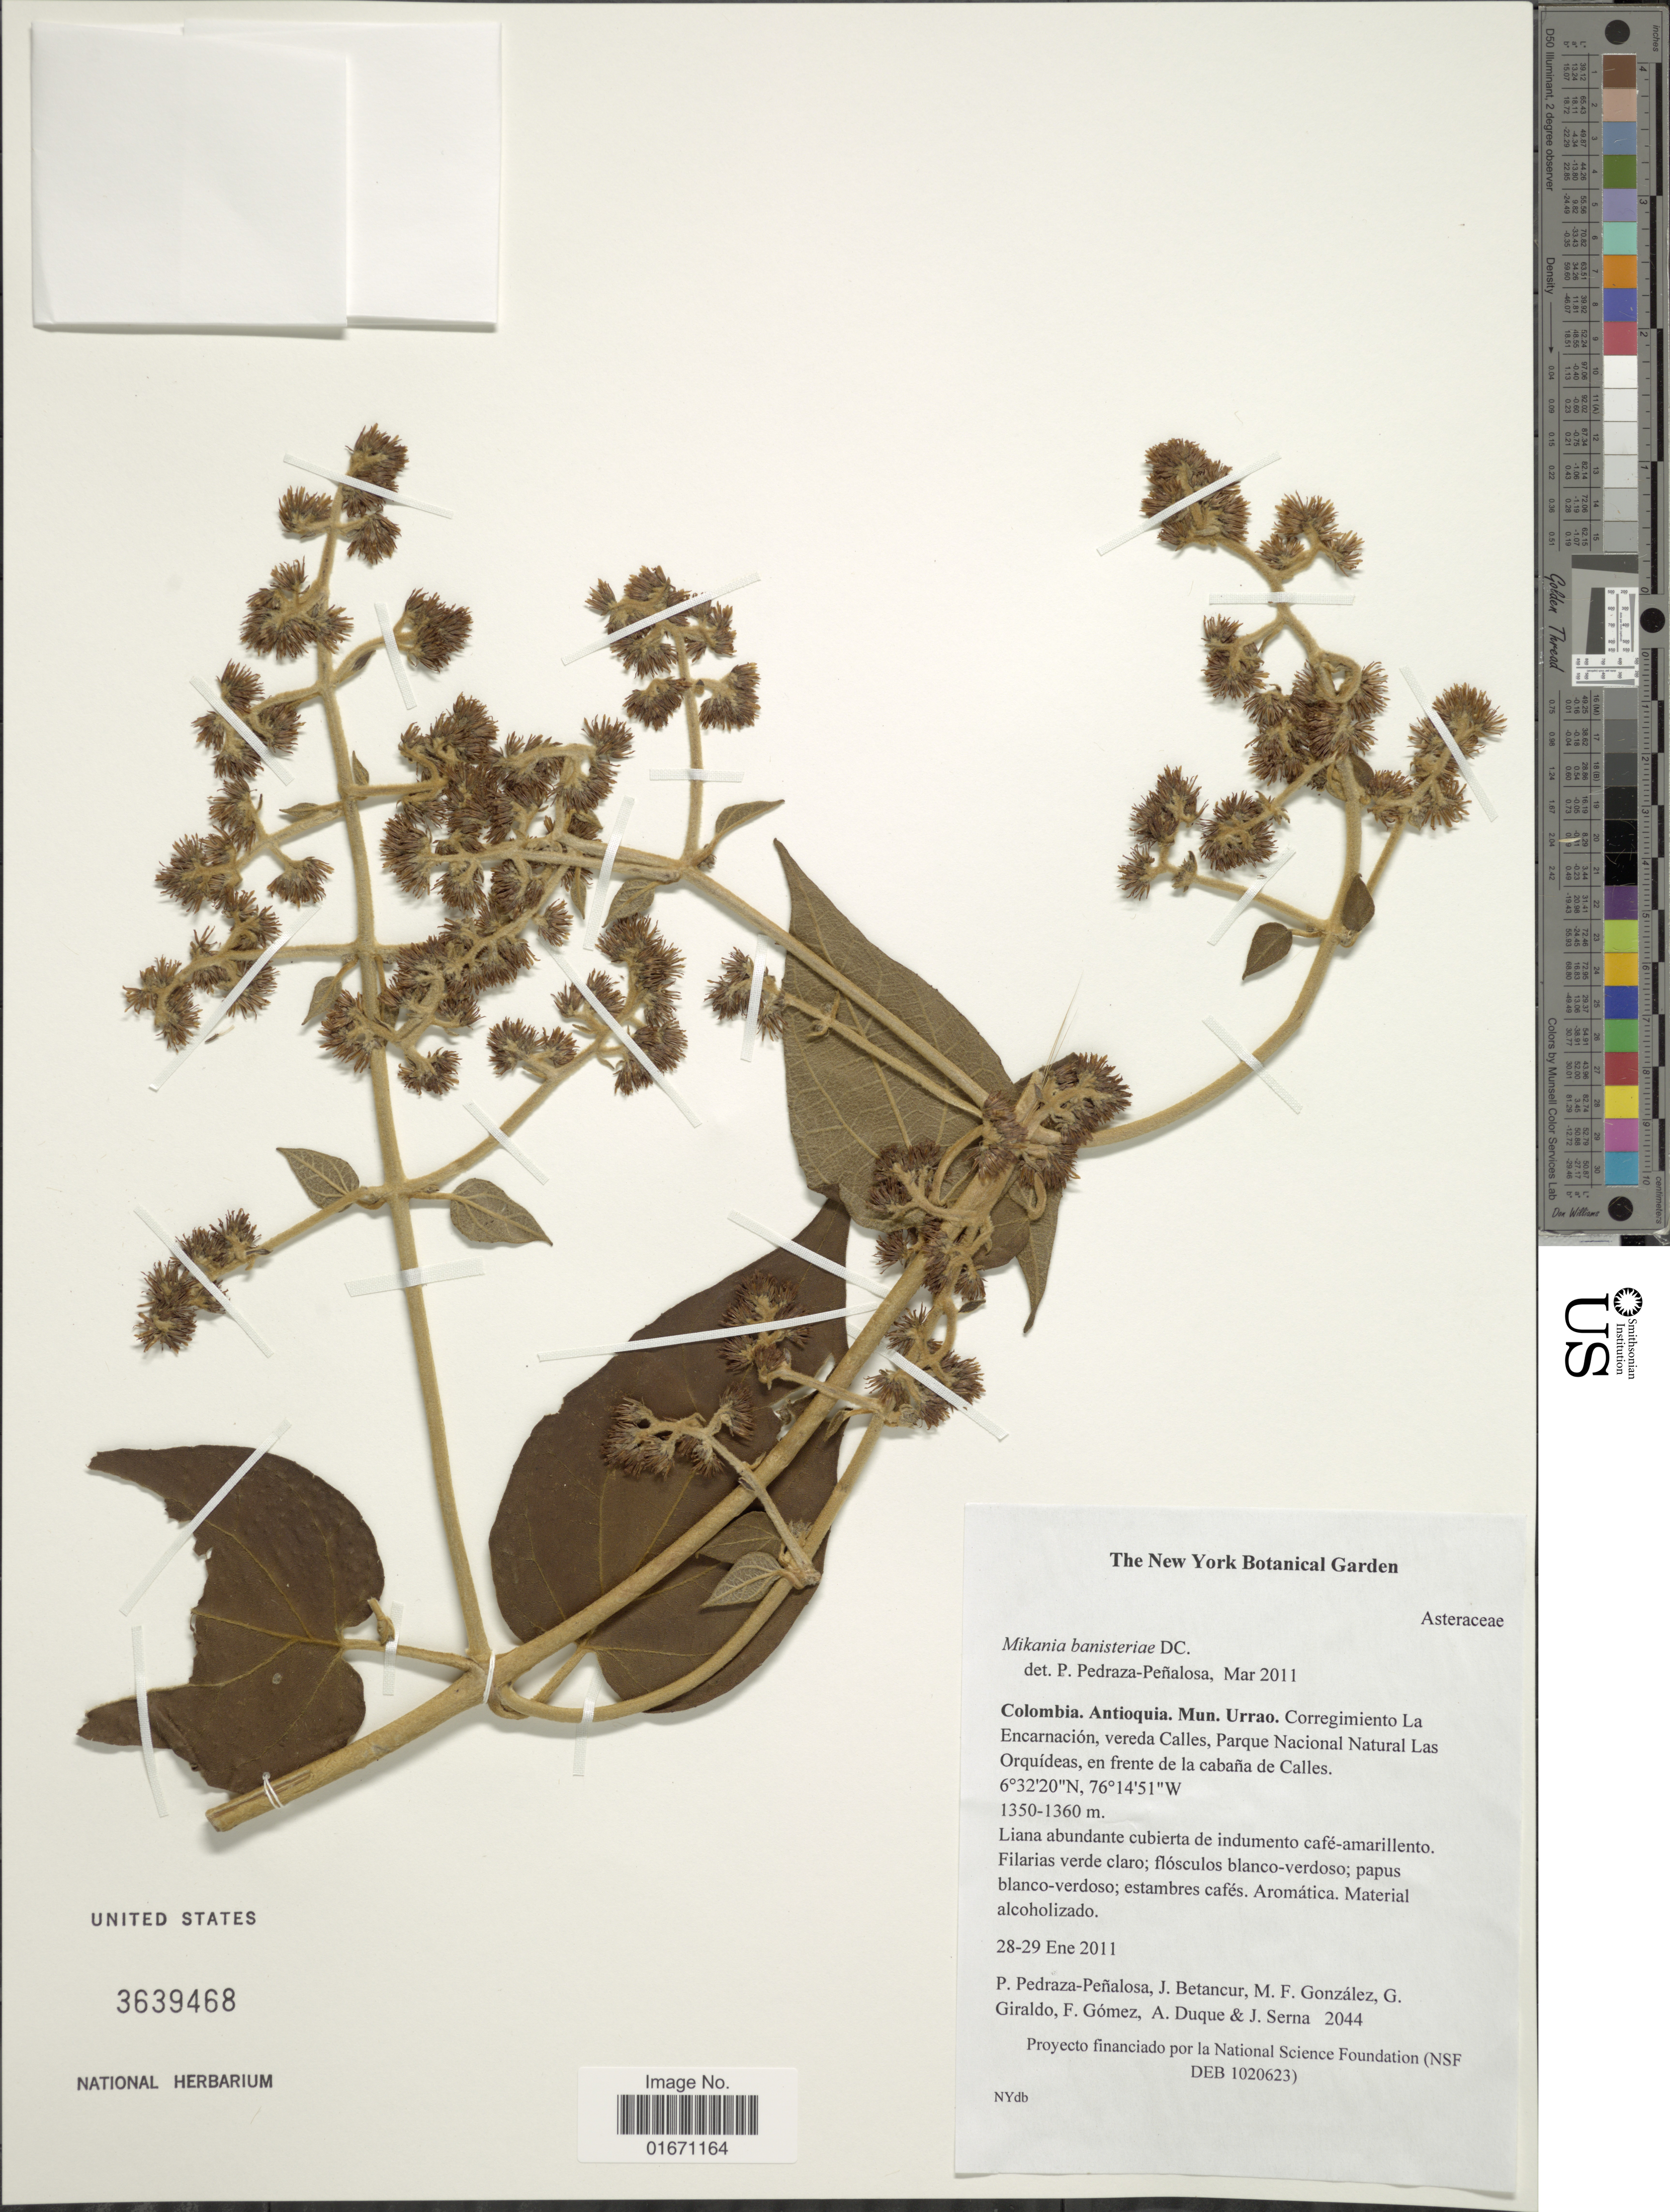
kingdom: Plantae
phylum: Tracheophyta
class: Magnoliopsida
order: Asterales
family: Asteraceae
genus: Mikania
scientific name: Mikania banisteriae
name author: DC.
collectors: P. Pedraza-Peñalosa, J. Betancur, M. Gonzalez, G. Giraldo & et al.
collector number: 2044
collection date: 2011-01-28/2011-01-29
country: Colombia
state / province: Antioquia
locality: Mun. Urrao, Corregimiento La Encarnacion, vereda Calles, Parque Nacional Natural Las Orquideas, en frente de la cabana de Calles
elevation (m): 1350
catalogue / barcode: US 3639468